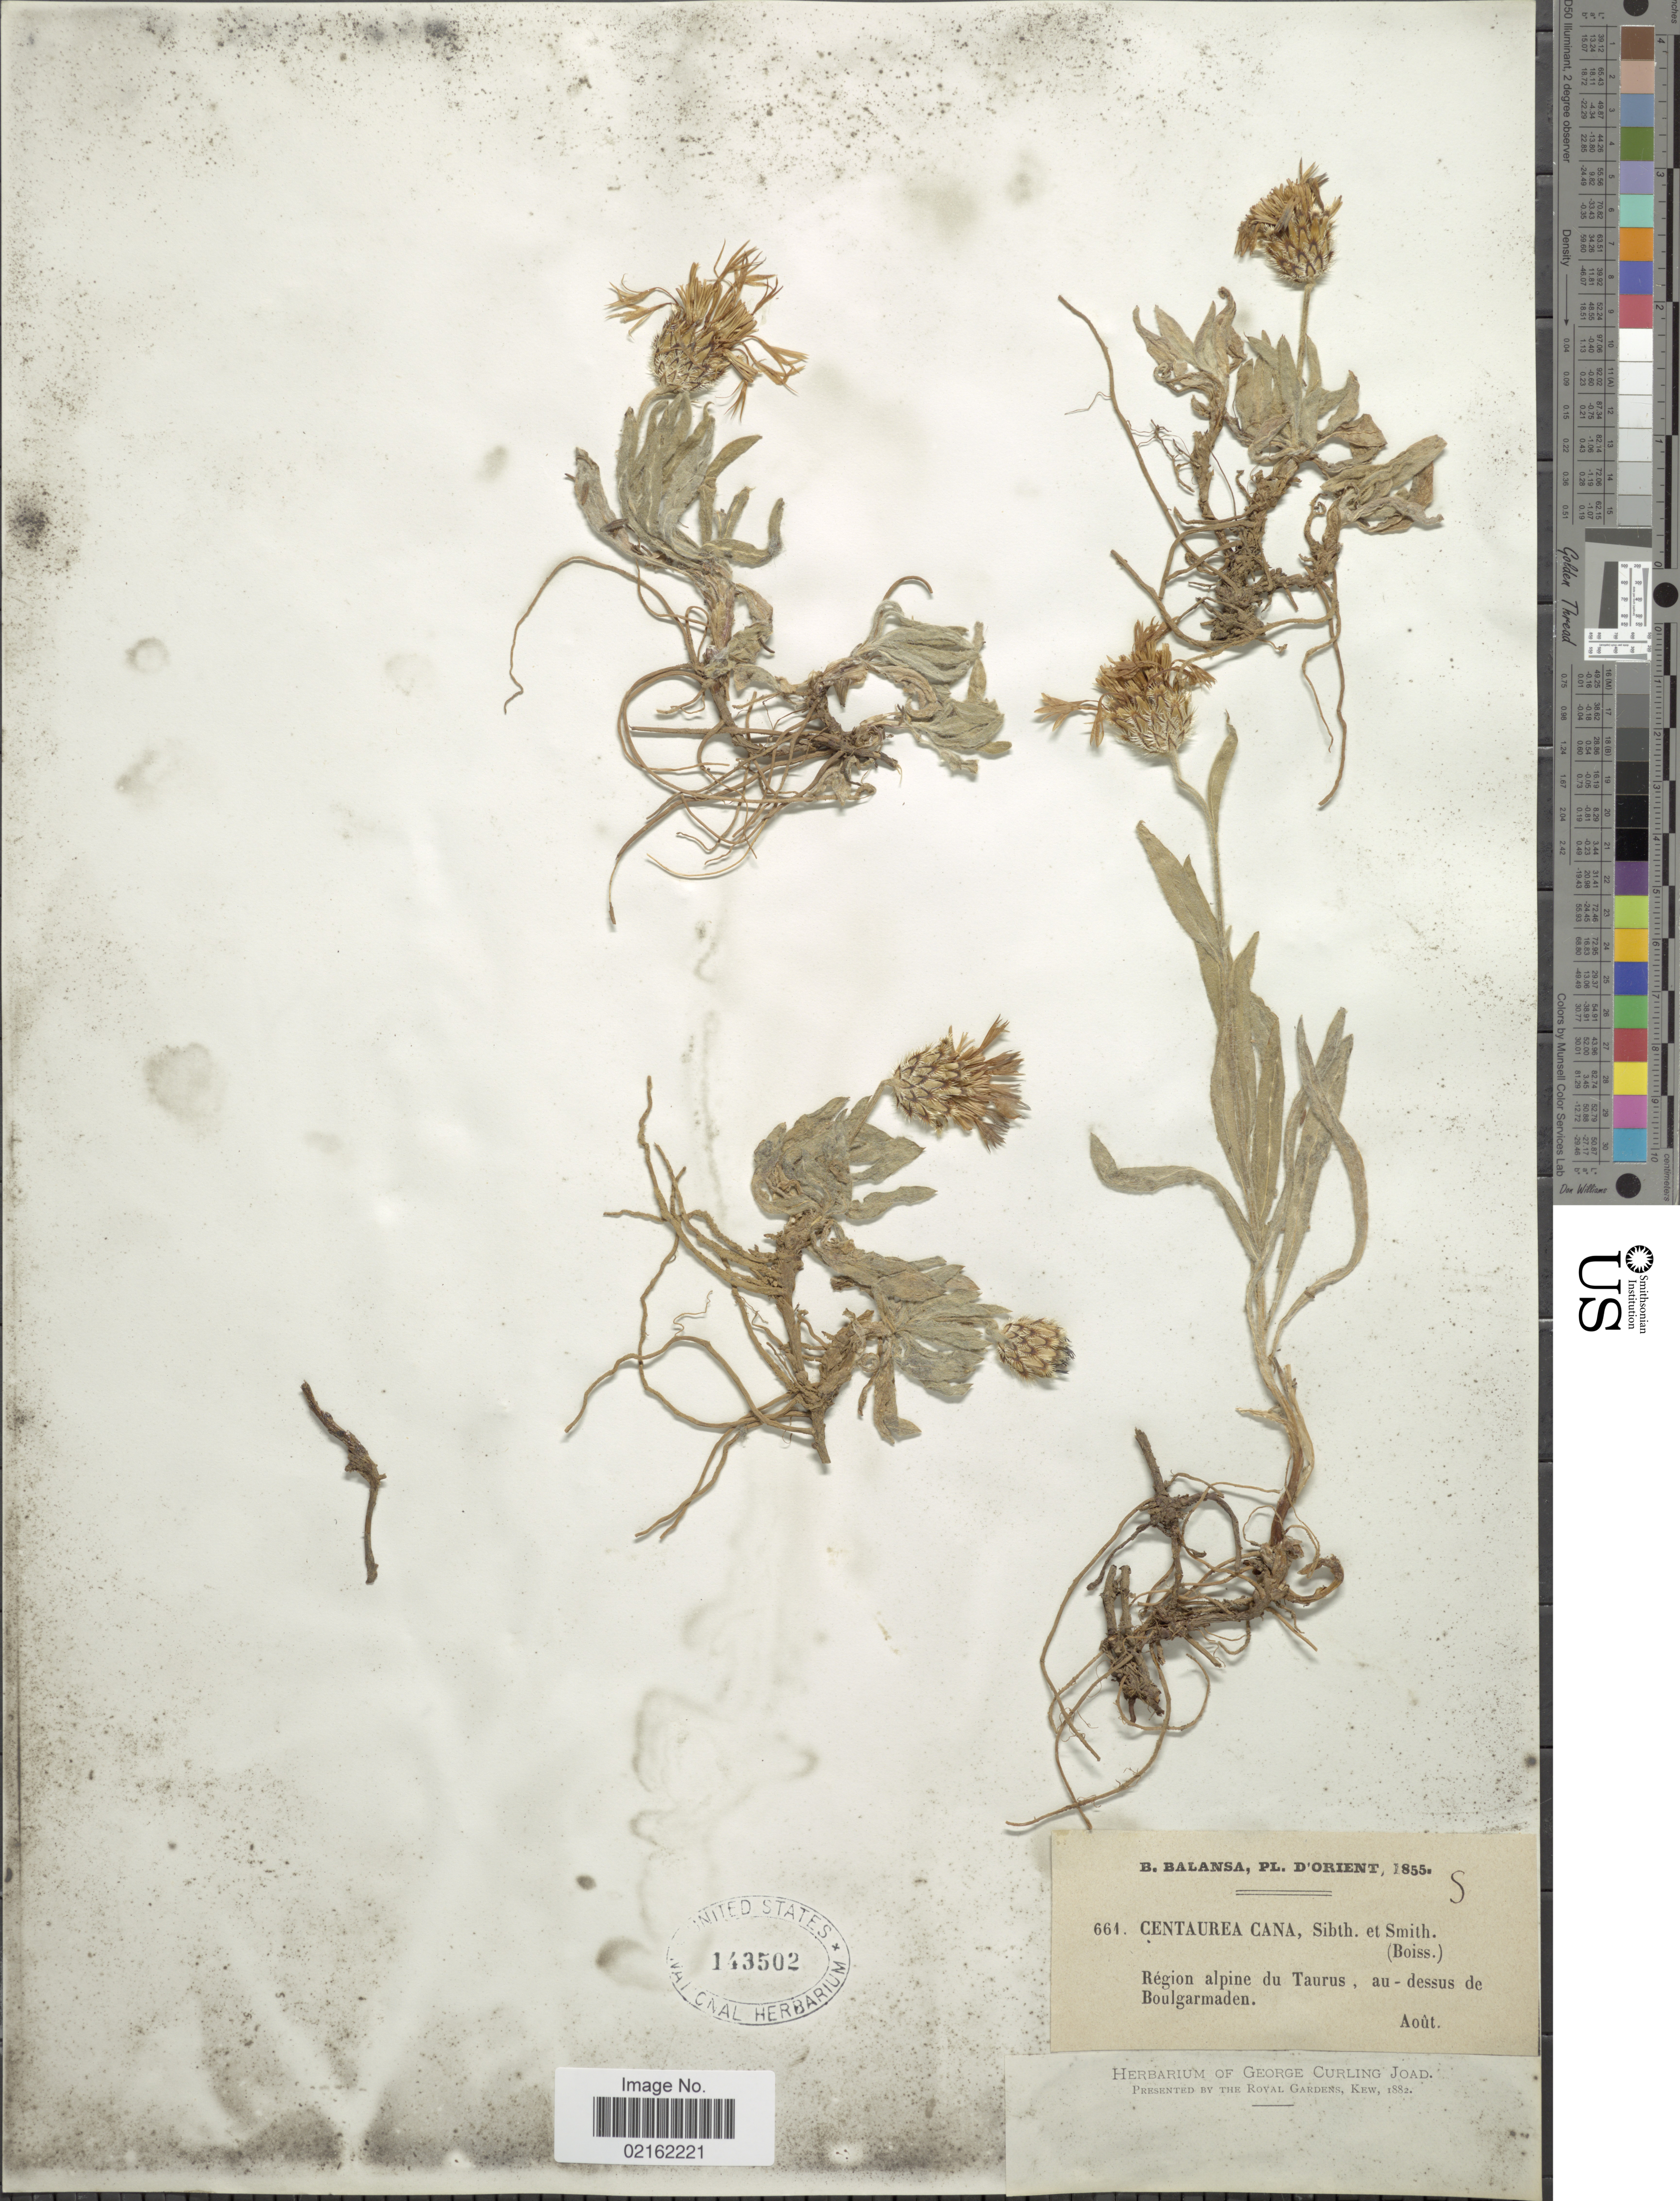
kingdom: Plantae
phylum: Tracheophyta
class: Magnoliopsida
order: Asterales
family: Asteraceae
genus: Centaurea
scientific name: Centaurea triumfetti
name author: All.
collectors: B. Balansa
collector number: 661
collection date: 1855-08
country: Turkey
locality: Region alpine du Taurus, au-dessus de Boulgarmaden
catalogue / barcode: US 143502